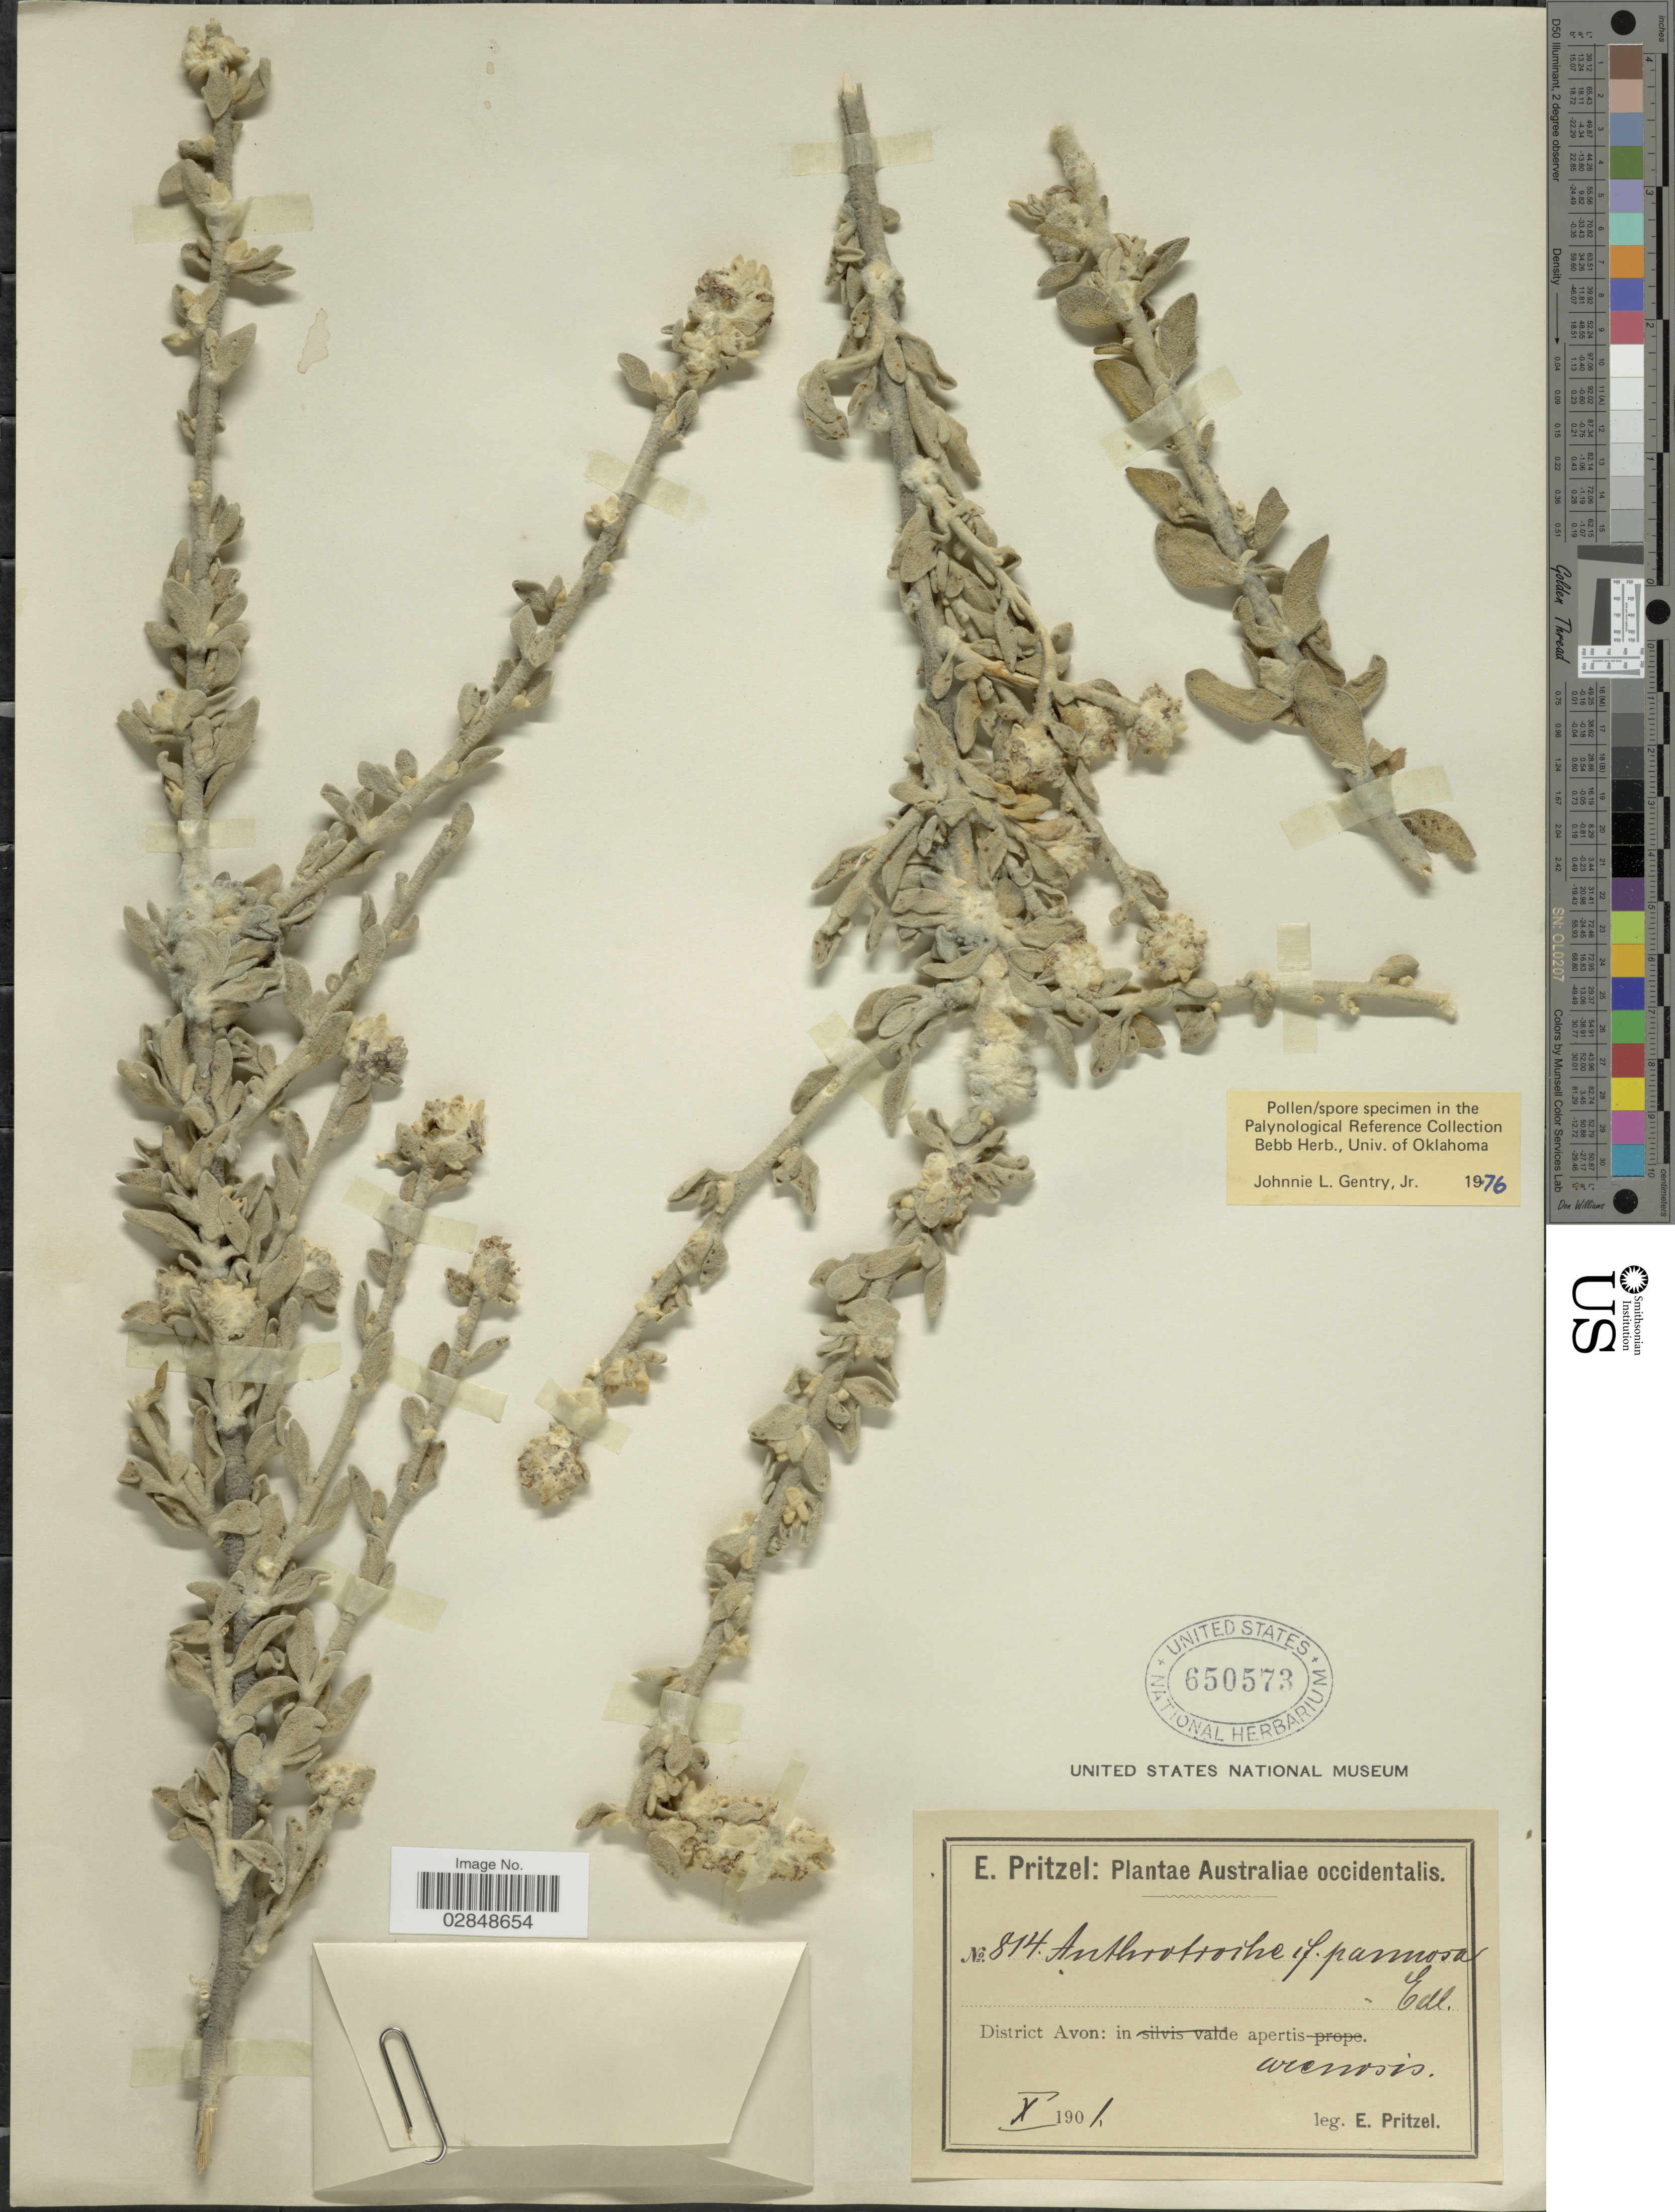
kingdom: Plantae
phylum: Tracheophyta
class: Magnoliopsida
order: Solanales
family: Solanaceae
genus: Anthotroche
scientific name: Anthotroche pannosa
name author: Endl.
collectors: E. G. Pritzel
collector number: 814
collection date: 1901-10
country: Australia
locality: Australiae occidentalis. District Avon: in apertis arenosis.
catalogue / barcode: US 650573